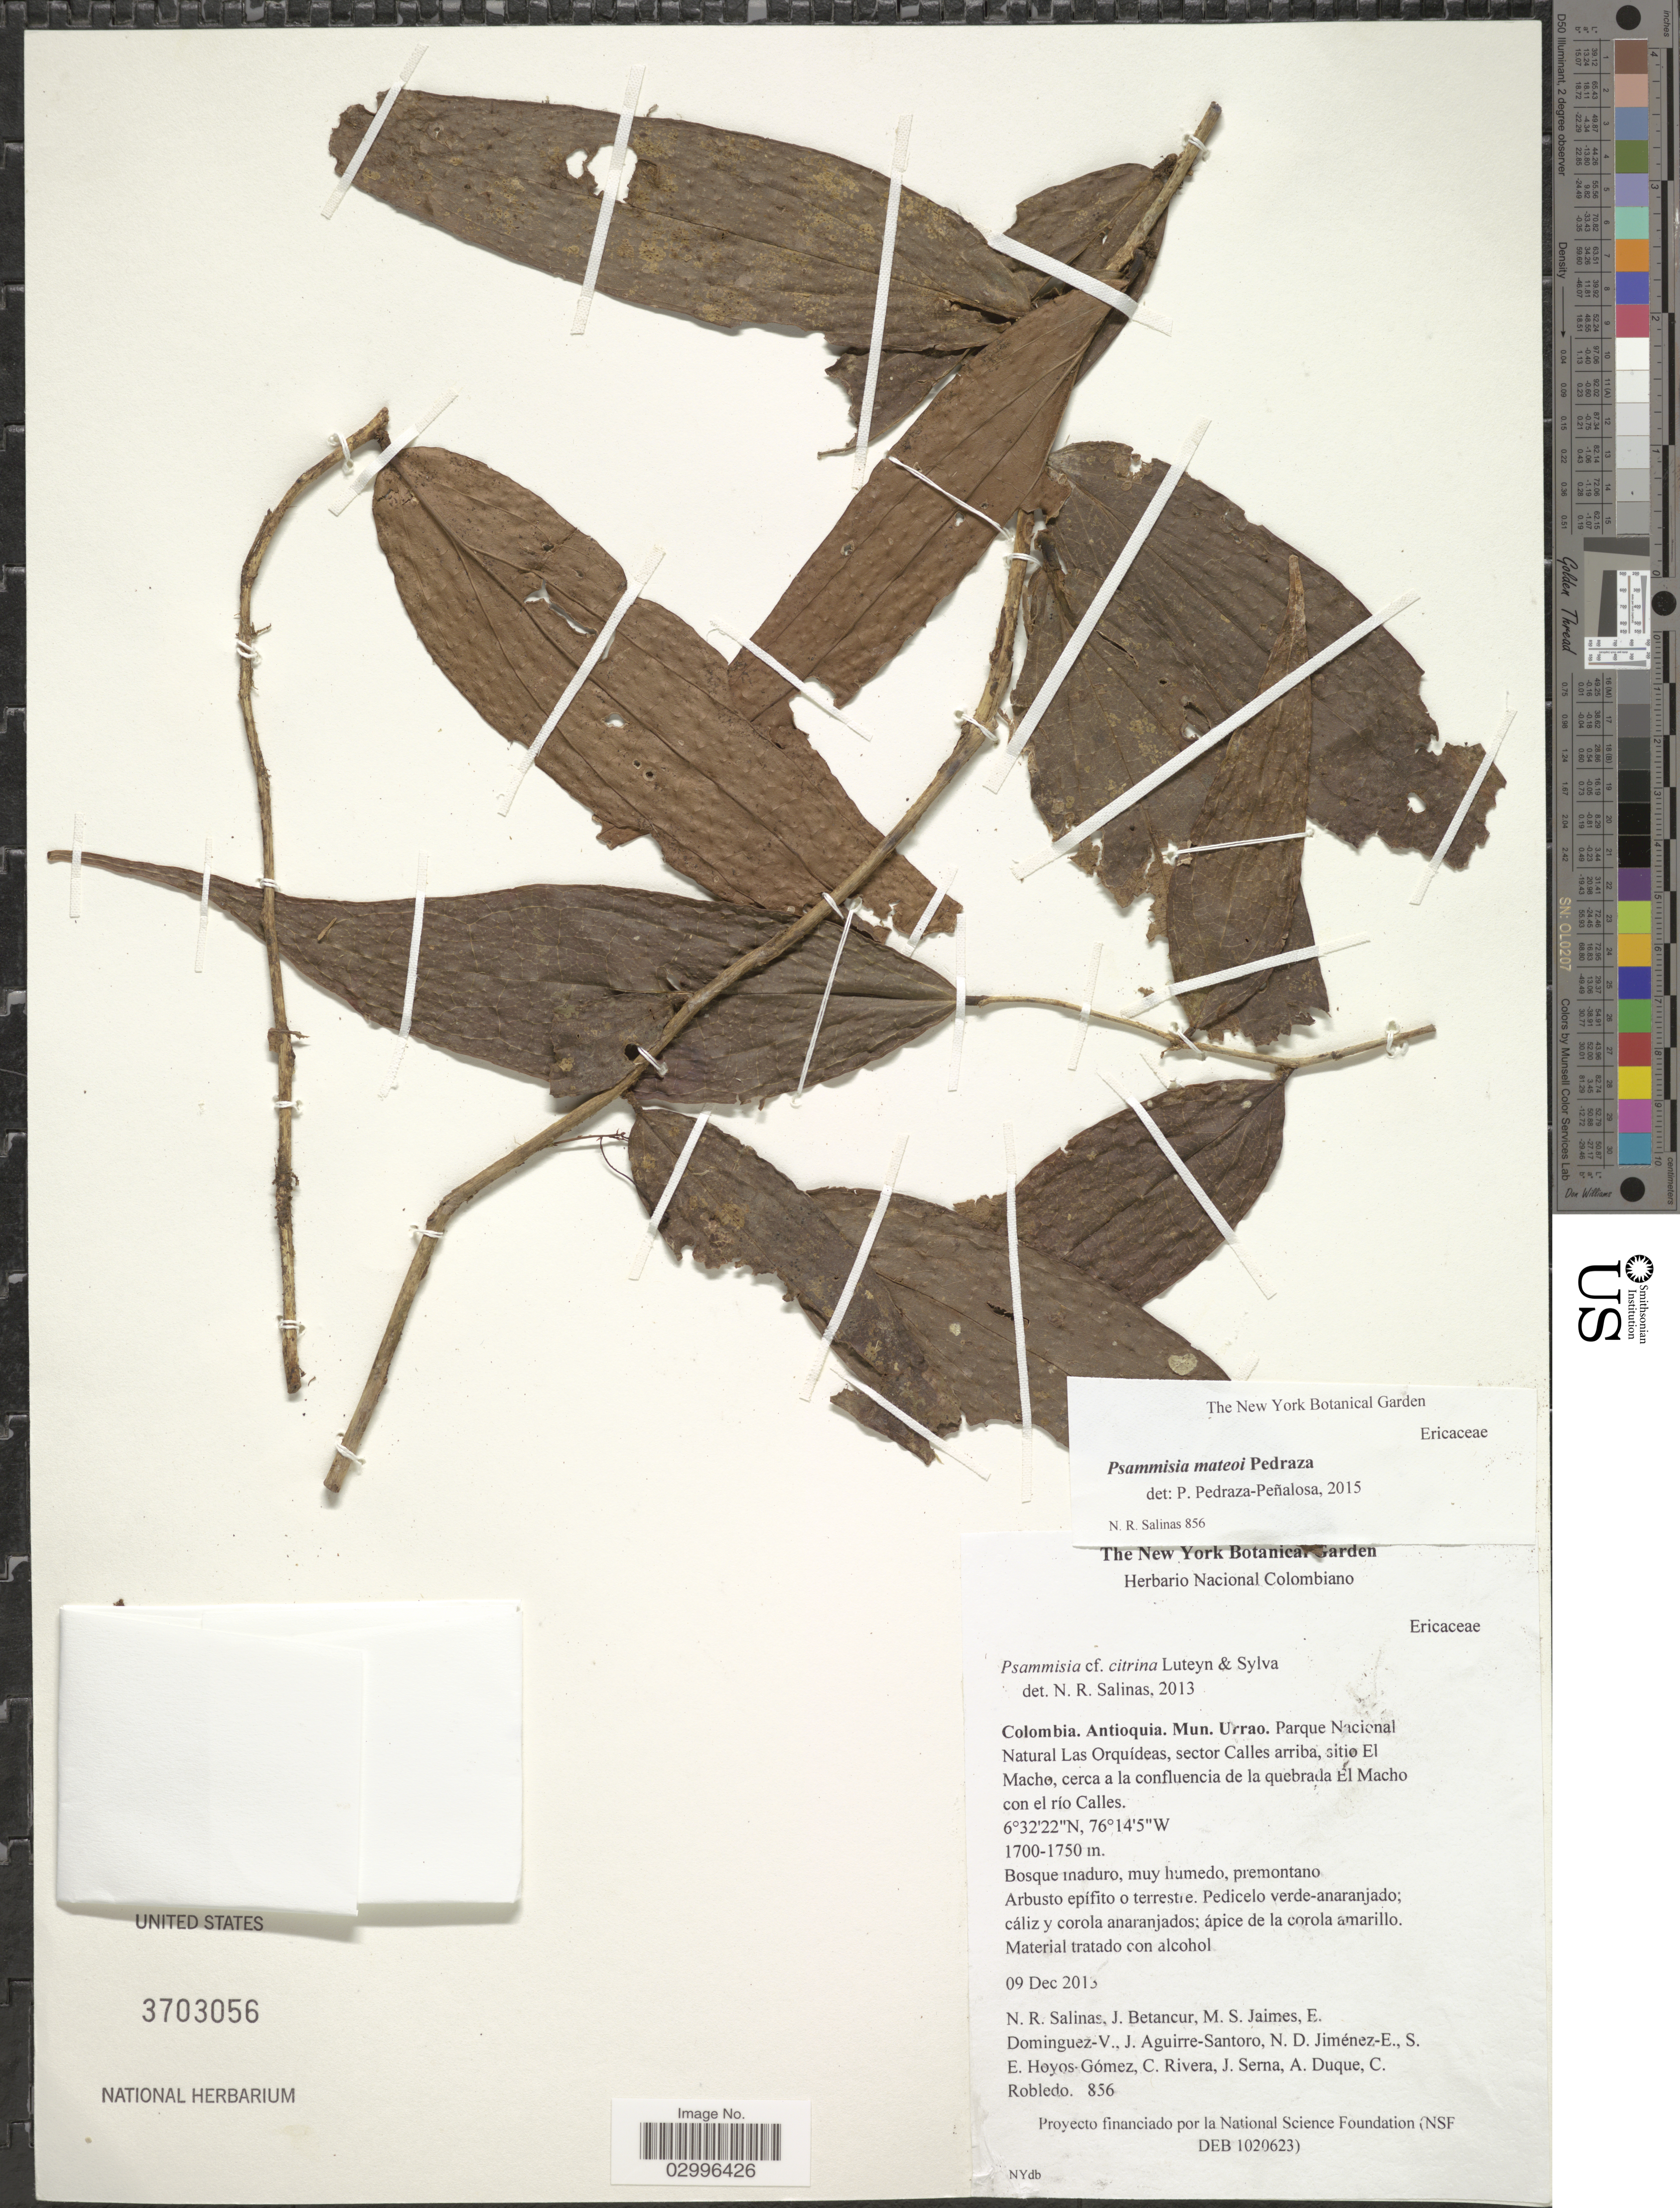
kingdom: Plantae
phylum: Tracheophyta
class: Magnoliopsida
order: Ericales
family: Ericaceae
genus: Psammisia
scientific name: Psammisia mateoi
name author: Pedraza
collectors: N. Salinas, J. Betancur, M. Jaimes, E. Dominguez-V. & et al.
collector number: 856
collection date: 2013-12-09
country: Colombia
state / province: Antioquia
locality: Mun. Urrao. Parque Nacional Natural Las Orquídeas, sector Calles arriba, sitio El Macho, cerca a la confluencia de la quebrada El Macho con el río Calles.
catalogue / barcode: US 3703056